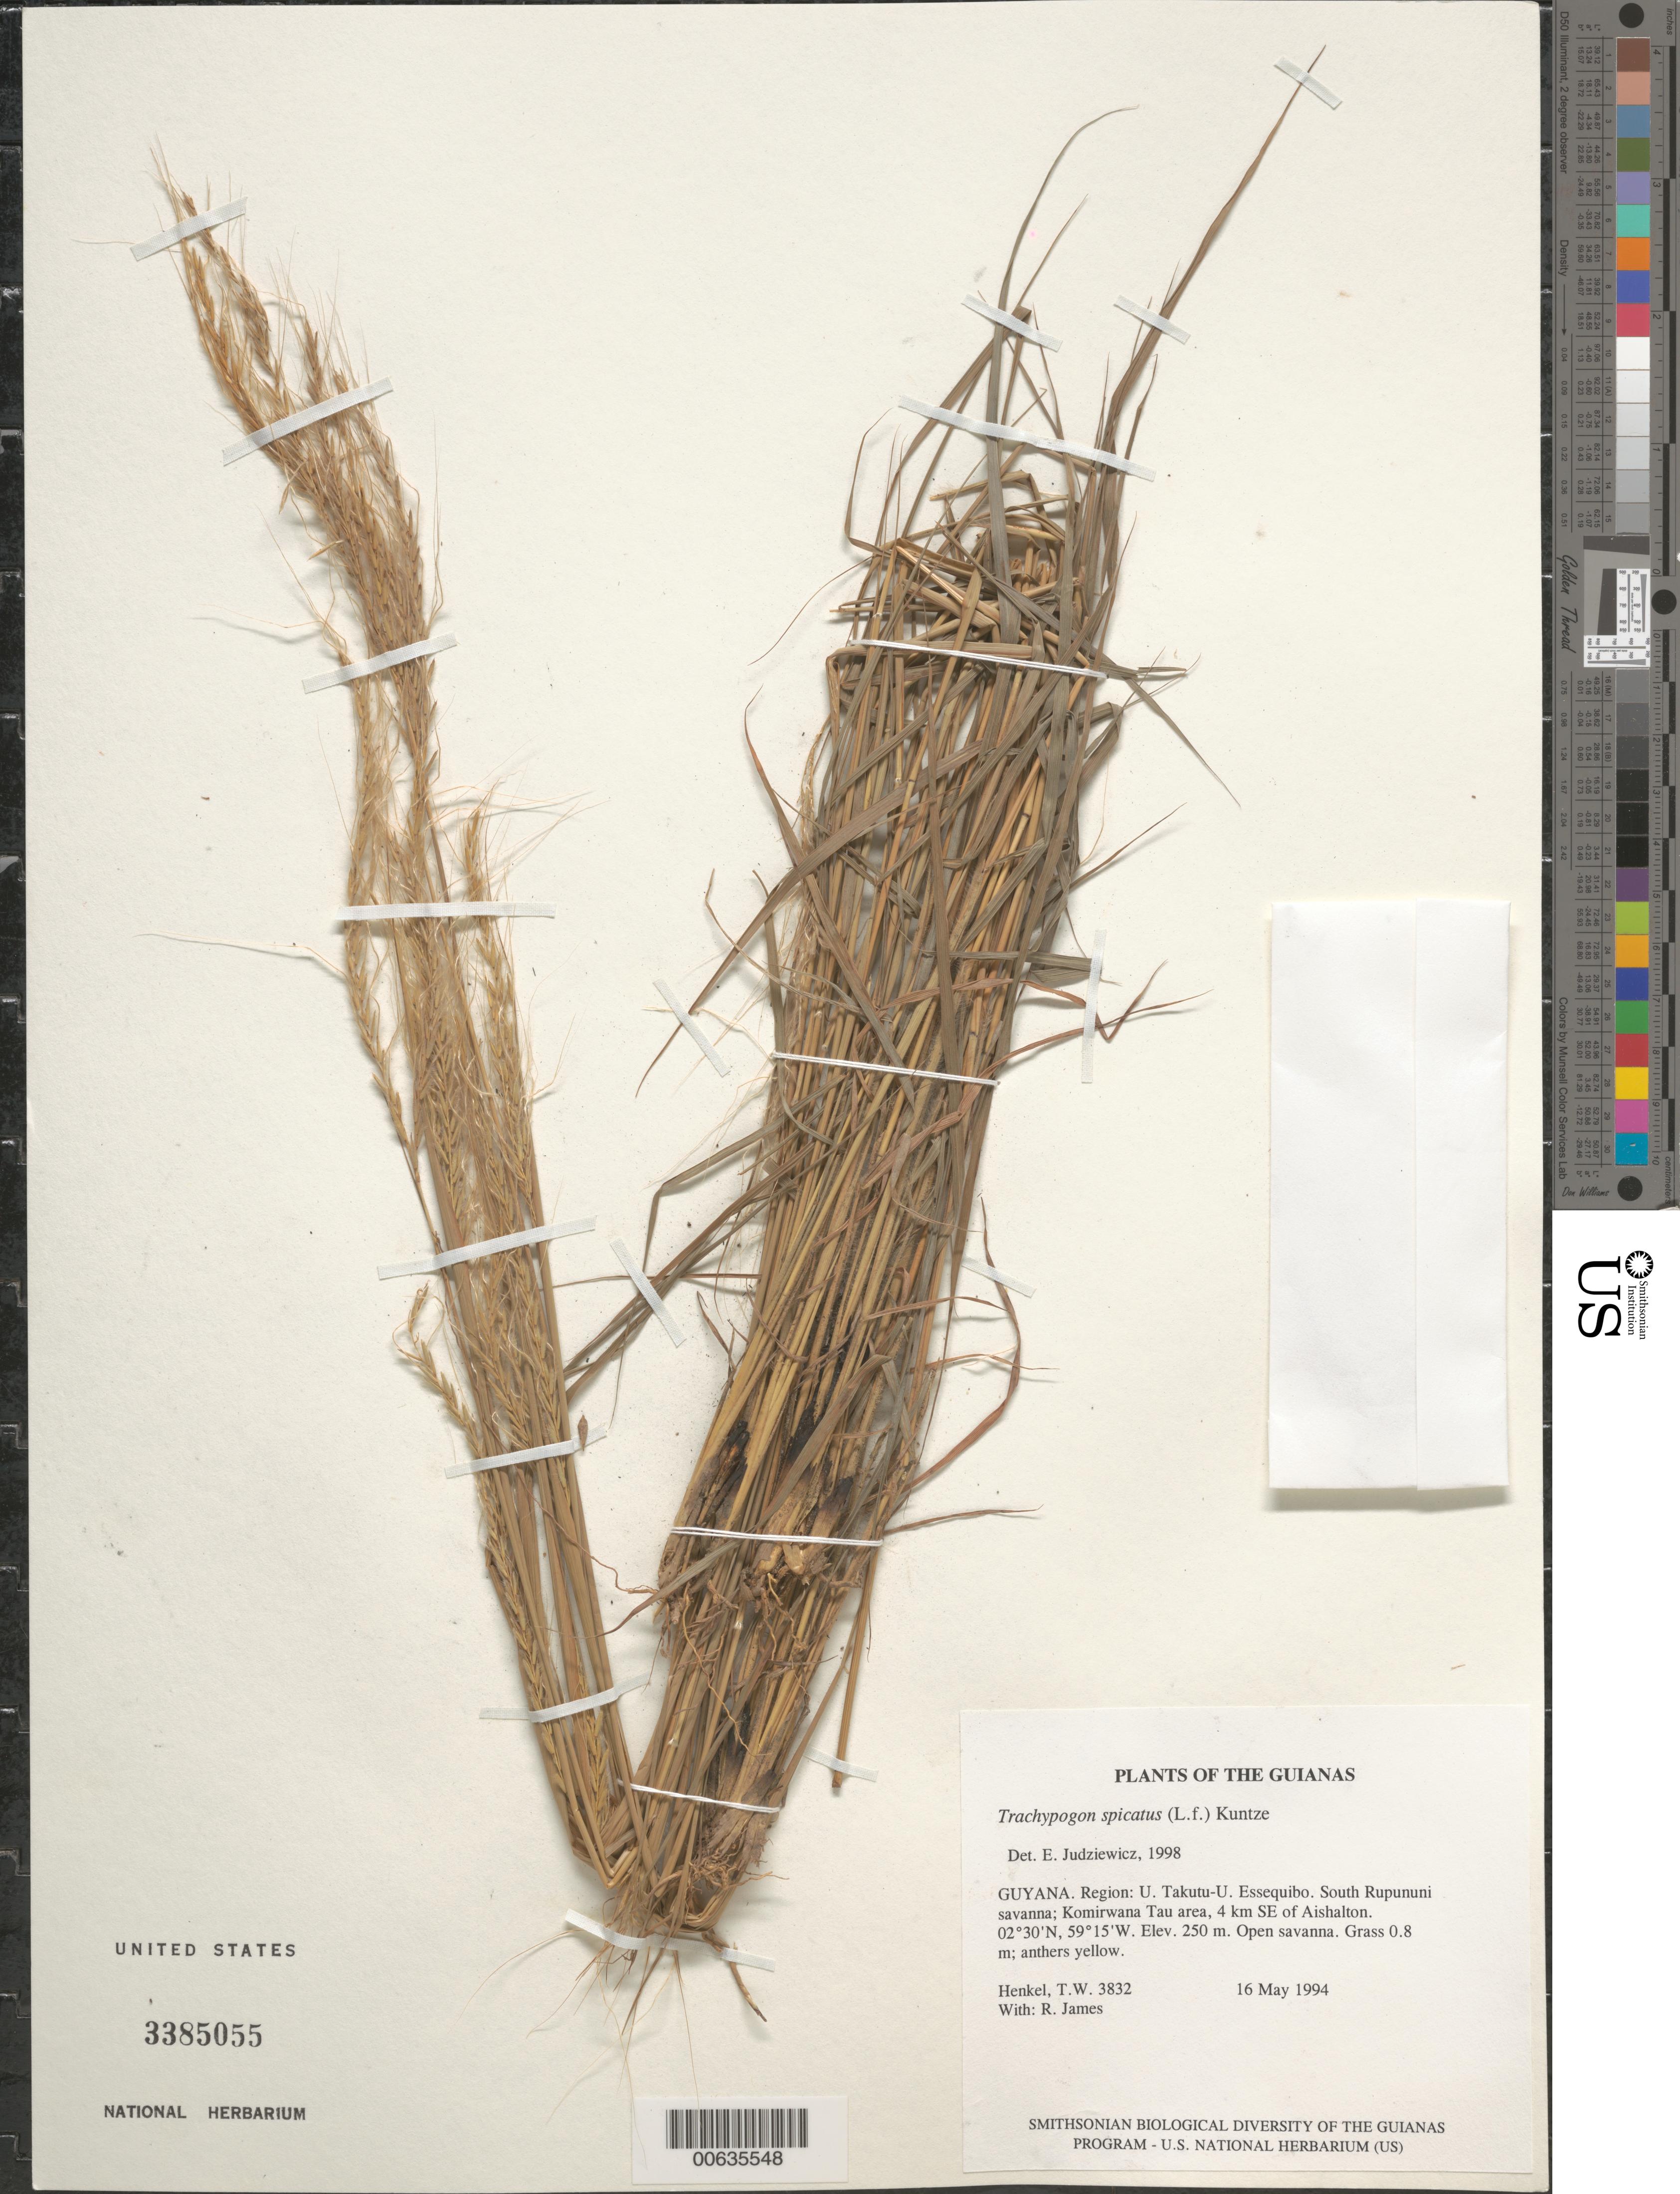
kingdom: Plantae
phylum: Tracheophyta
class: Liliopsida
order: Poales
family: Poaceae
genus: Trachypogon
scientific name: Trachypogon spicatus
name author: (L. f.) Kuntze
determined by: Judziewicz, E. J.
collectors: T. Henkel & R. James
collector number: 3832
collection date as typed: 16 May 1994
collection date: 1994-05-16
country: Guyana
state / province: U. Takutu-U. Essequibo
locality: South Rupununi savanna; Komirwana Tau area, 4 km SE of Aishalton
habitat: Open savanna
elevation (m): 250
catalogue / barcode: US 3385055